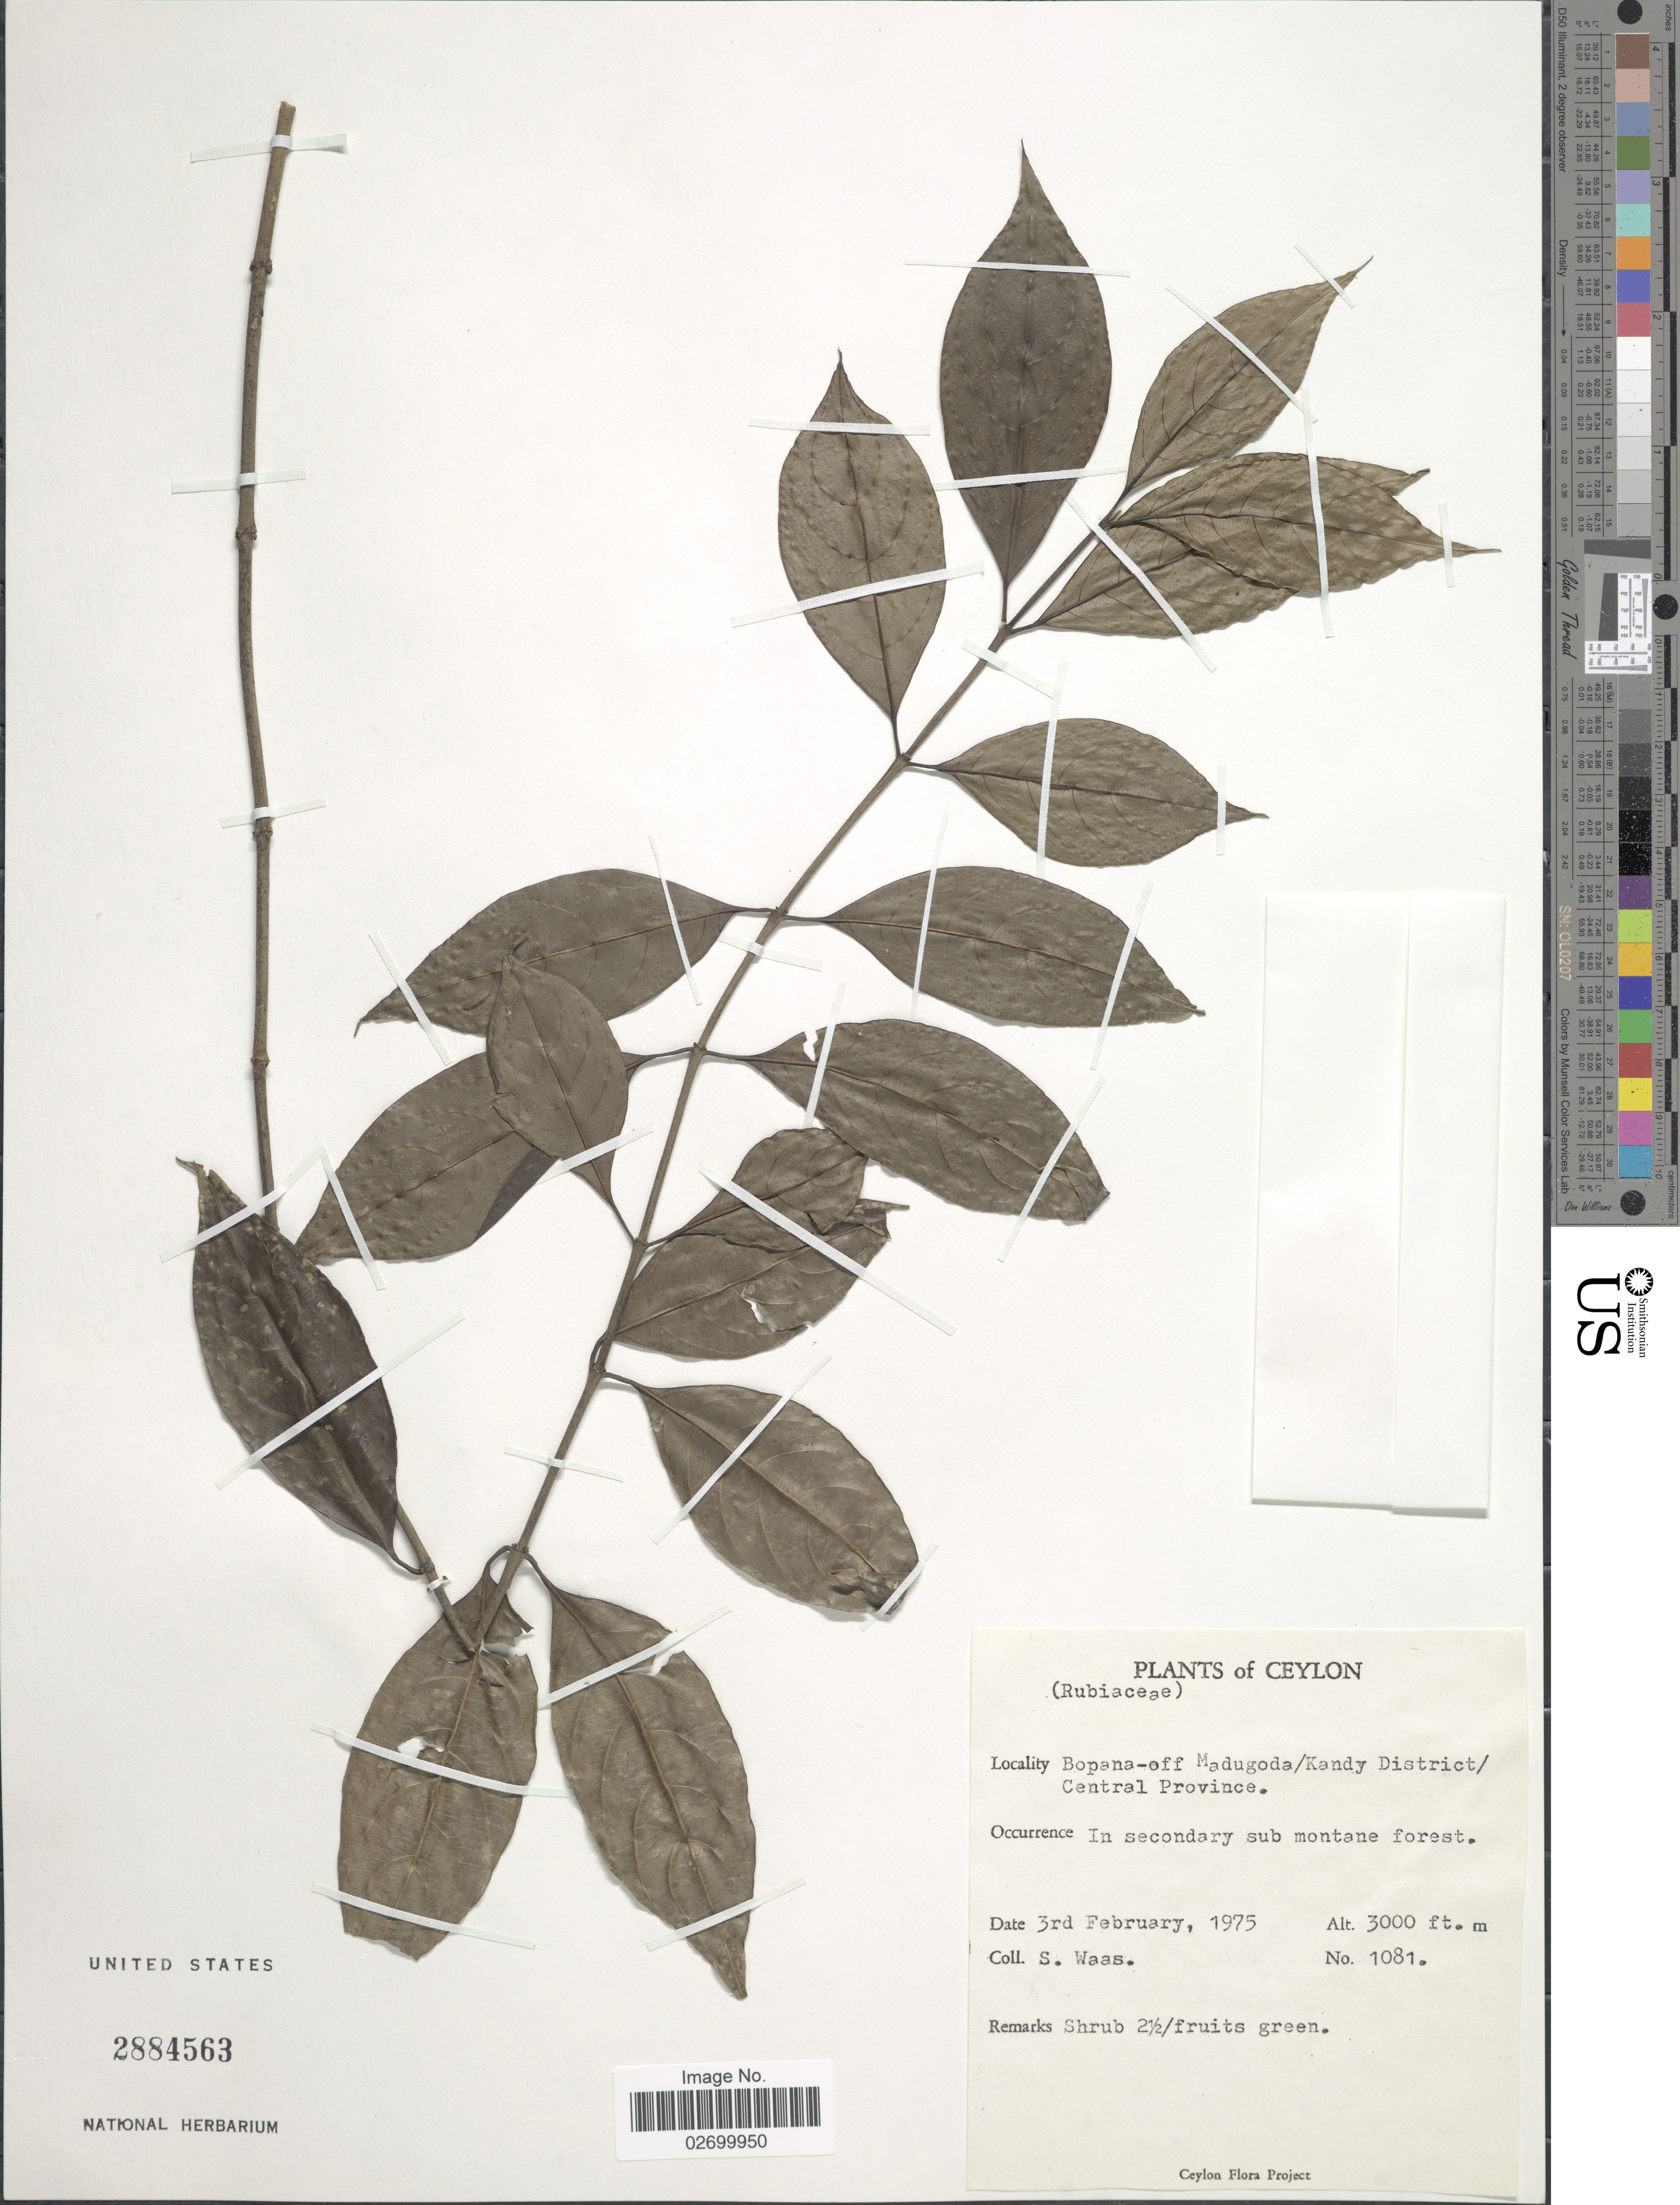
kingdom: Plantae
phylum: Tracheophyta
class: Magnoliopsida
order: Gentianales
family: Rubiaceae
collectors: S. Waas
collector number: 1081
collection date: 1975-02-03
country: Sri Lanka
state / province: Central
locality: Ceylon. Bopana-off Madugoda/Kandy District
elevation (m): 914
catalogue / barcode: US 2884563